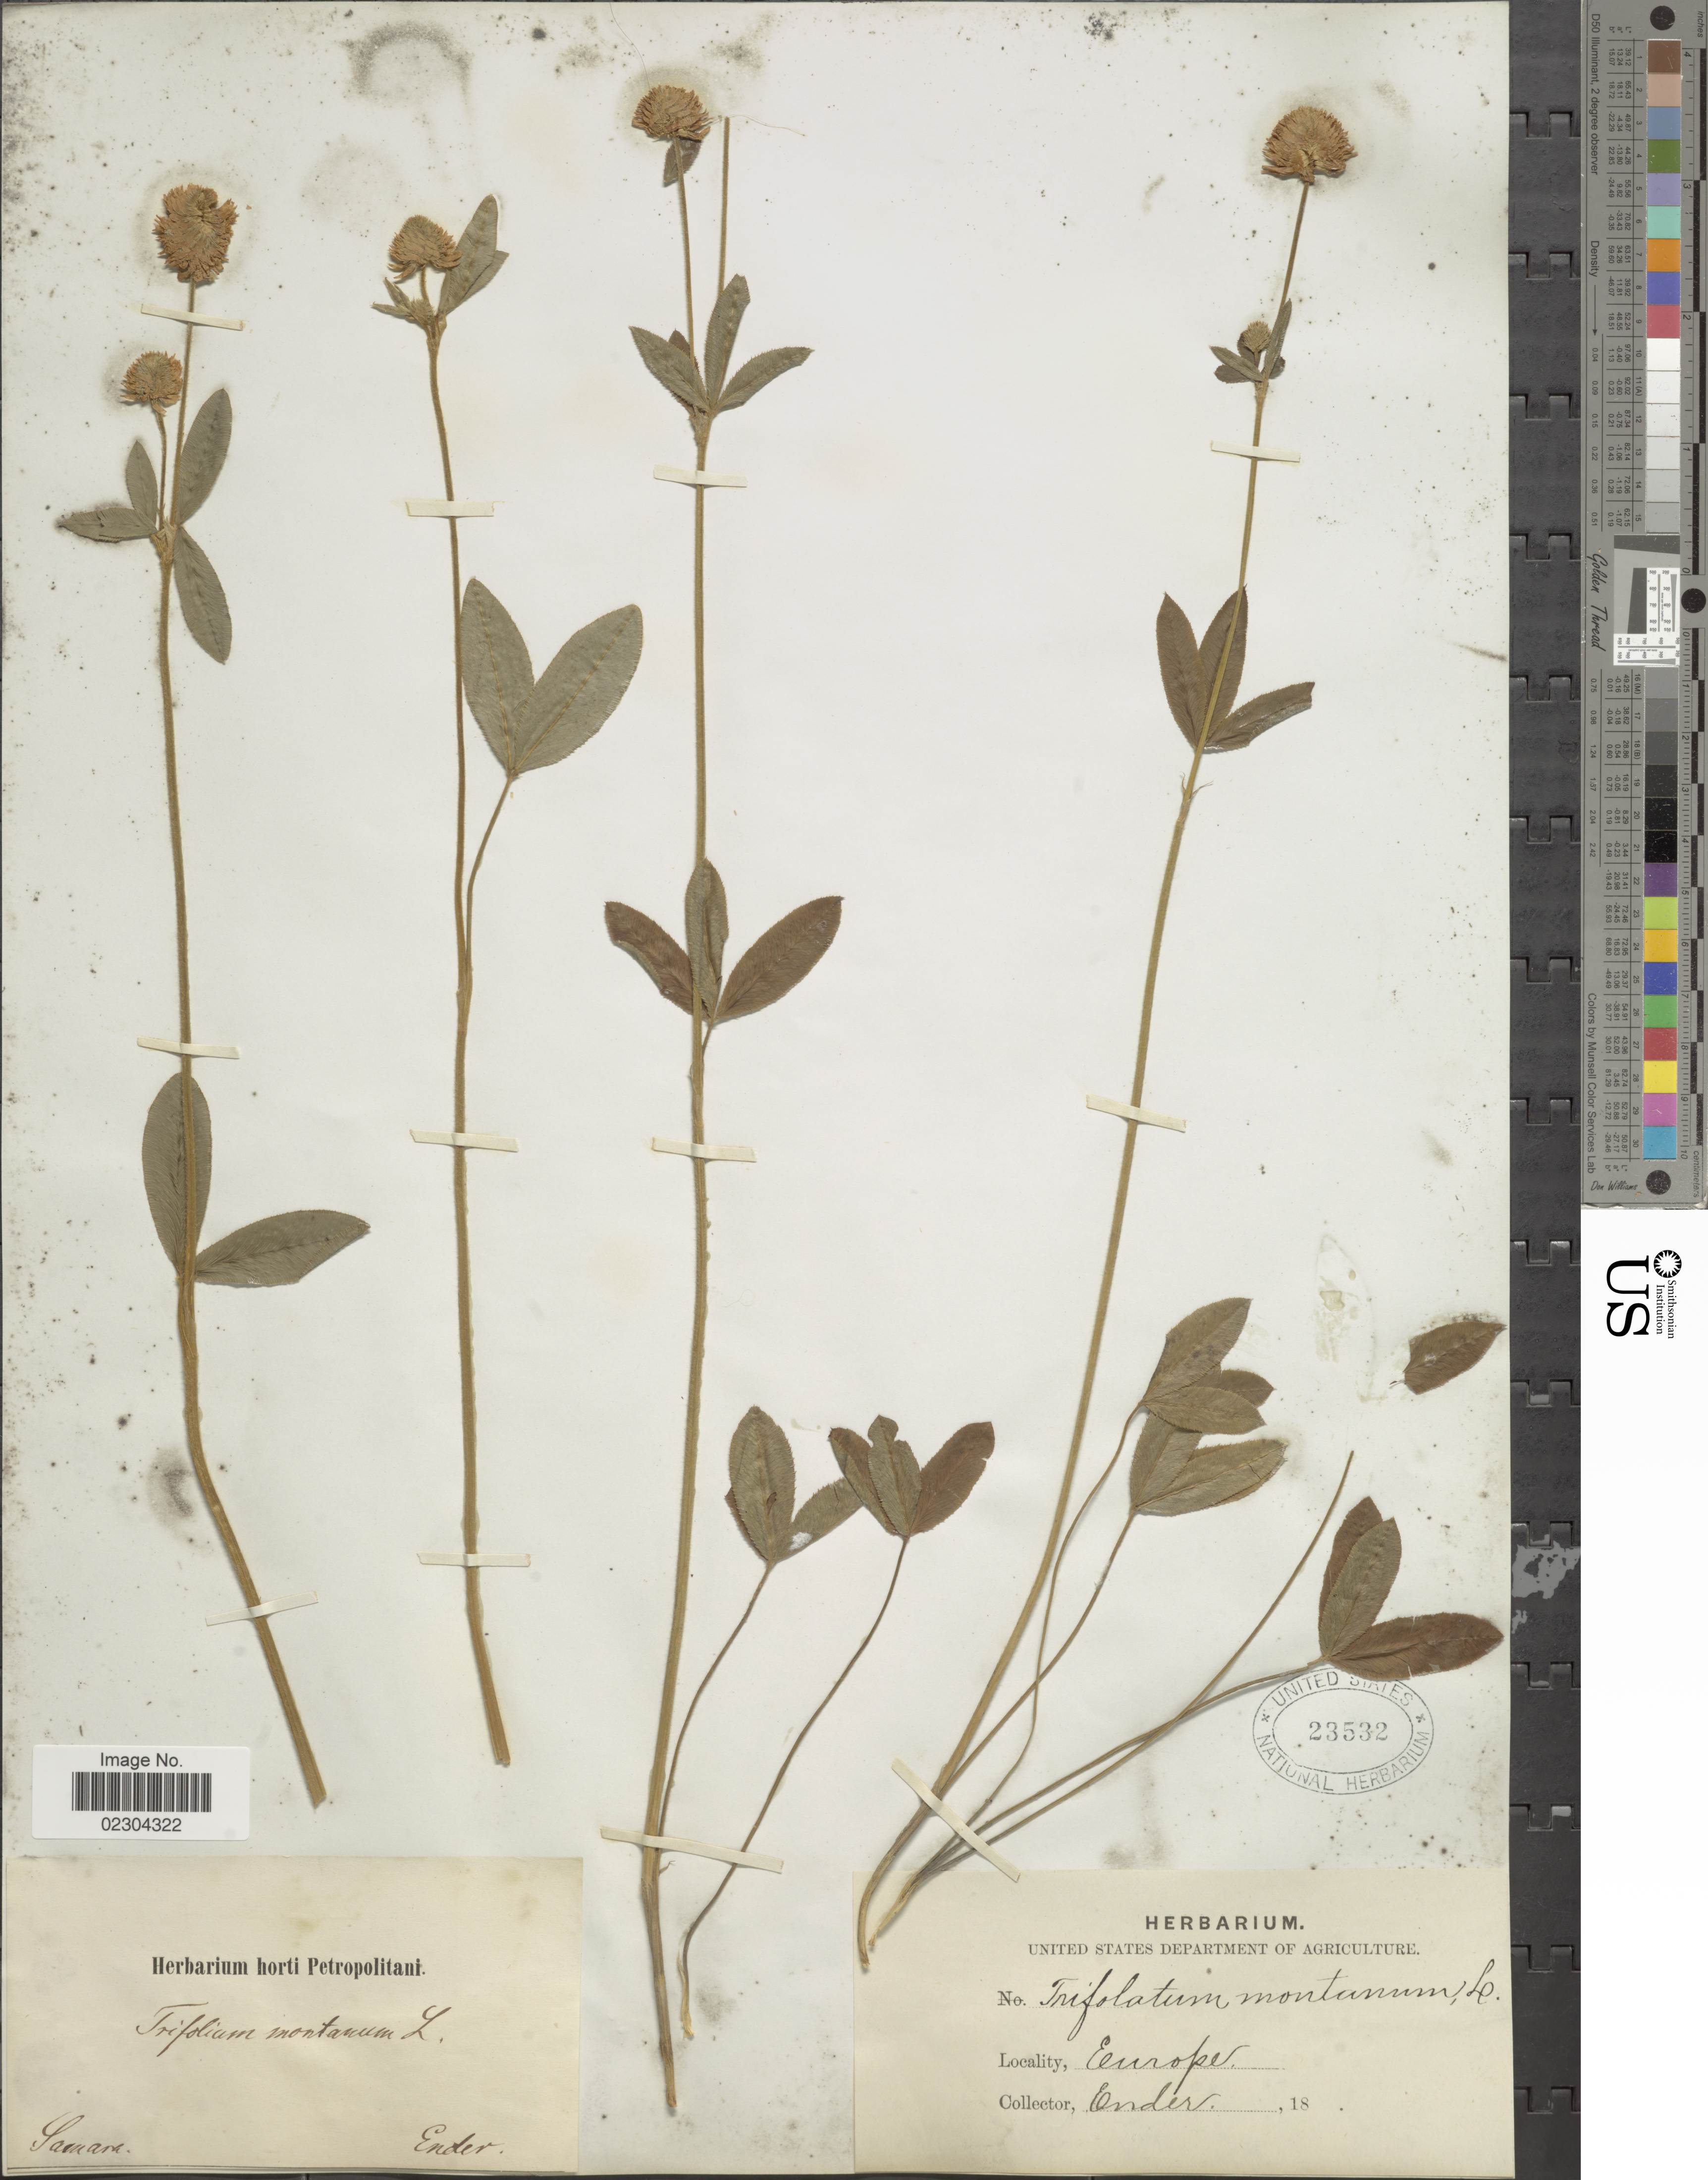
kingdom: Plantae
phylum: Tracheophyta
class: Magnoliopsida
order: Fabales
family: Fabaceae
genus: Trifolium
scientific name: Trifolium montanum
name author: L.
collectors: Ender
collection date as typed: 18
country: Russian Federation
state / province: Samara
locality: Europe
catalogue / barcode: US 23532